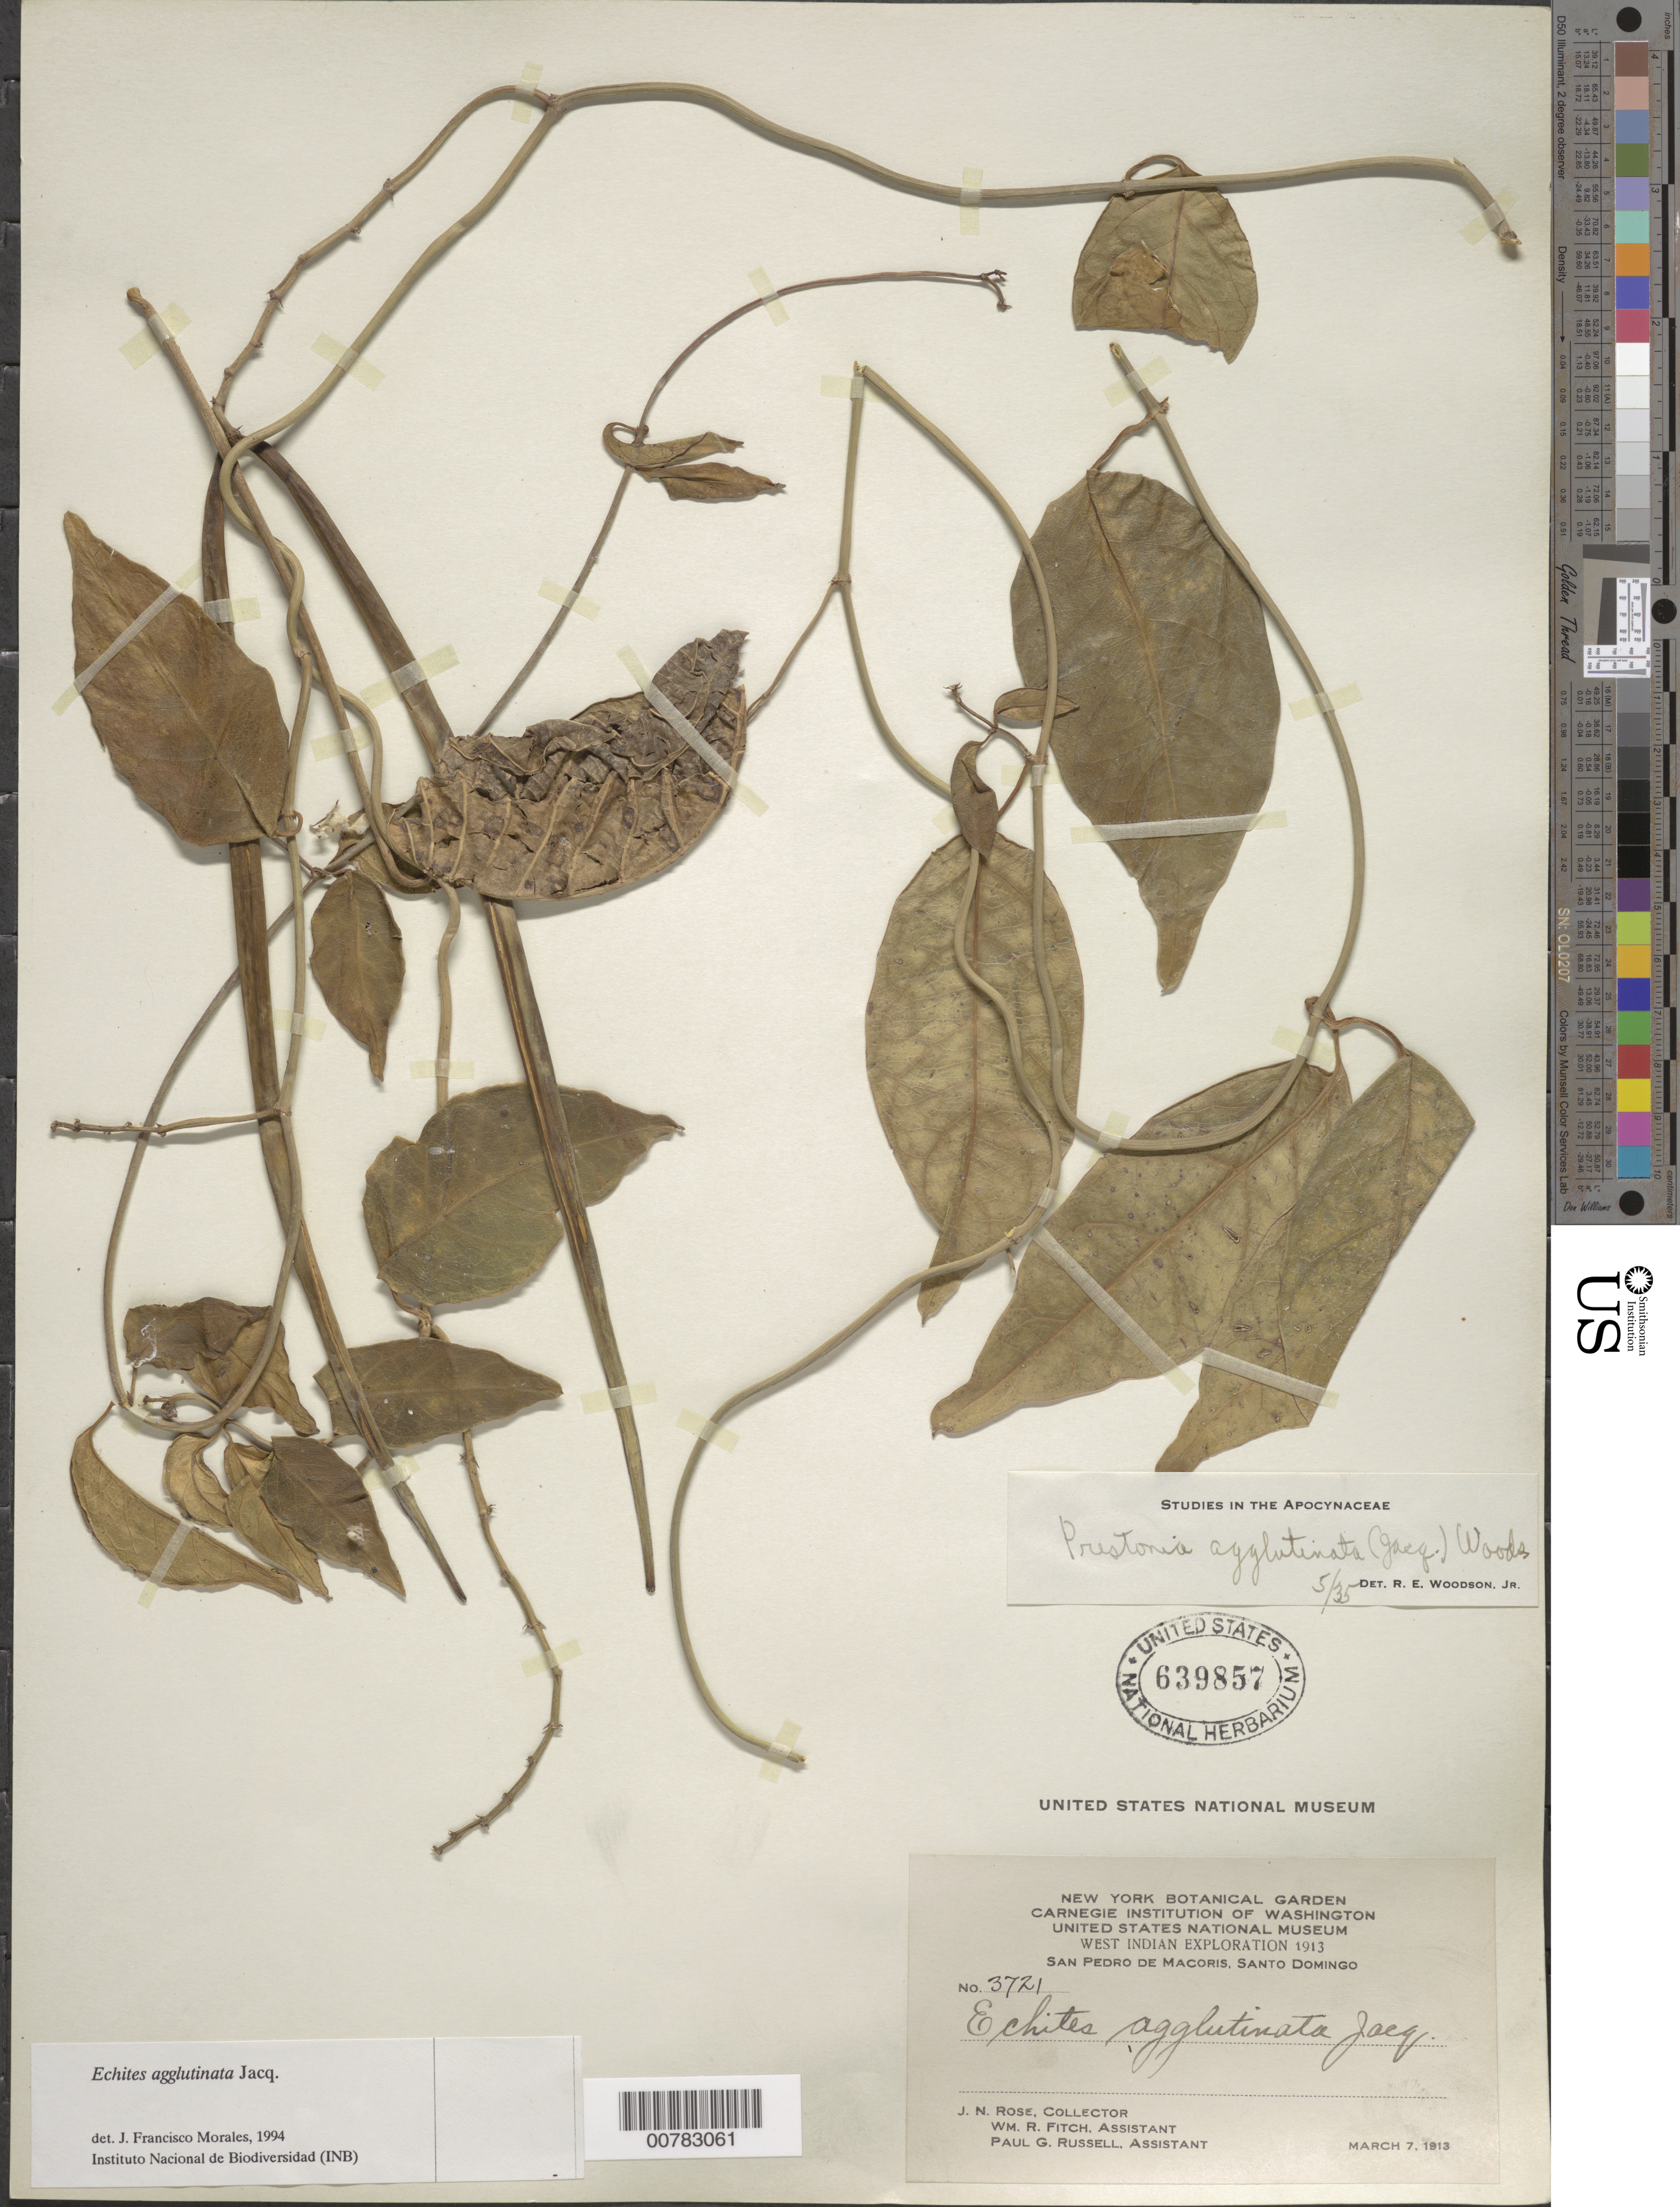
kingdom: Plantae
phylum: Tracheophyta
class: Magnoliopsida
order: Gentianales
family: Apocynaceae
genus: Echites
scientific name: Echites agglutinatus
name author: Jacq.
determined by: Morales, J. F.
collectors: J. N. Rose, W. R. Fitch & P. G. Russell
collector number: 3721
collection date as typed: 07 Mar 1913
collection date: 1913-03-07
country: Dominican Republic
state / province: San Pedro de Macoris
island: Hispaniola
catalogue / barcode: US 639857